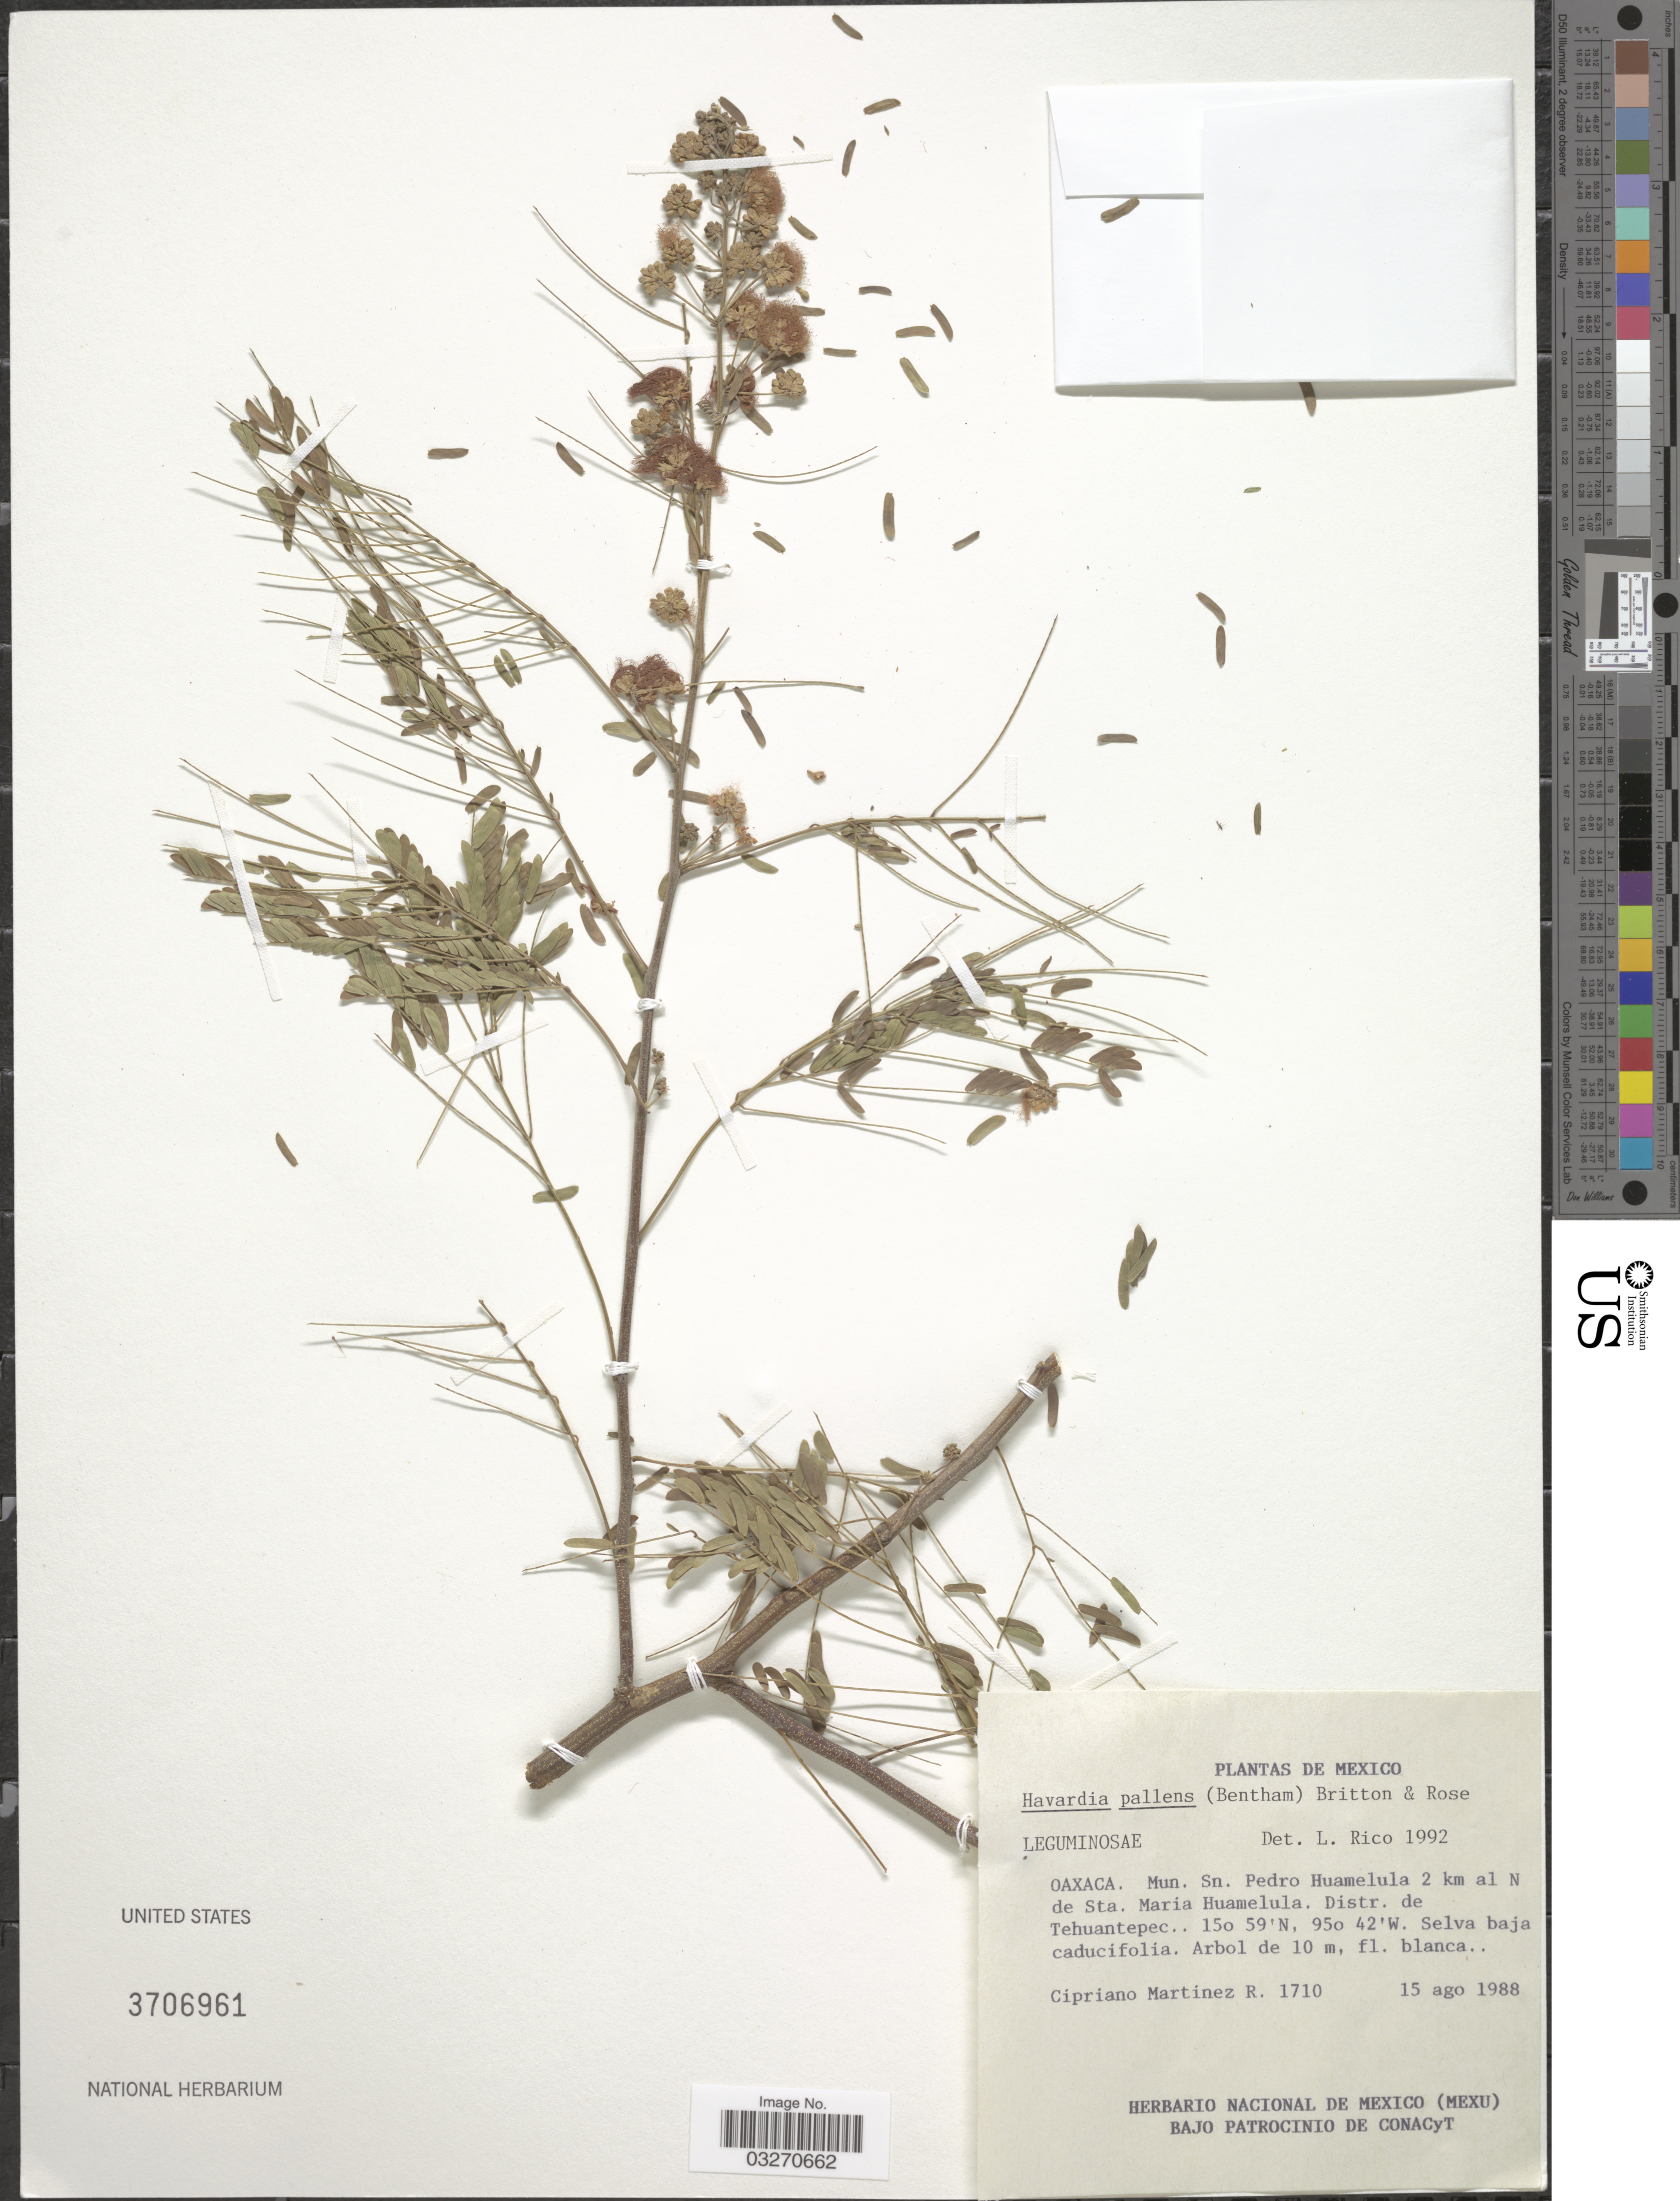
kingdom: Plantae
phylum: Tracheophyta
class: Magnoliopsida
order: Fabales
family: Fabaceae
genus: Havardia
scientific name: Havardia pallens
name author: (Benth.) Britton & Rose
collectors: C. Martínez R.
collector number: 1710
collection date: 1988-08-15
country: Mexico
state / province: Oaxaca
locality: Mun. Sn. Pedro Huamelula 2 km al N de Sta. Maria Huamelula. Distr. de Tehuantepec.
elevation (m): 10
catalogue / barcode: US 3706961